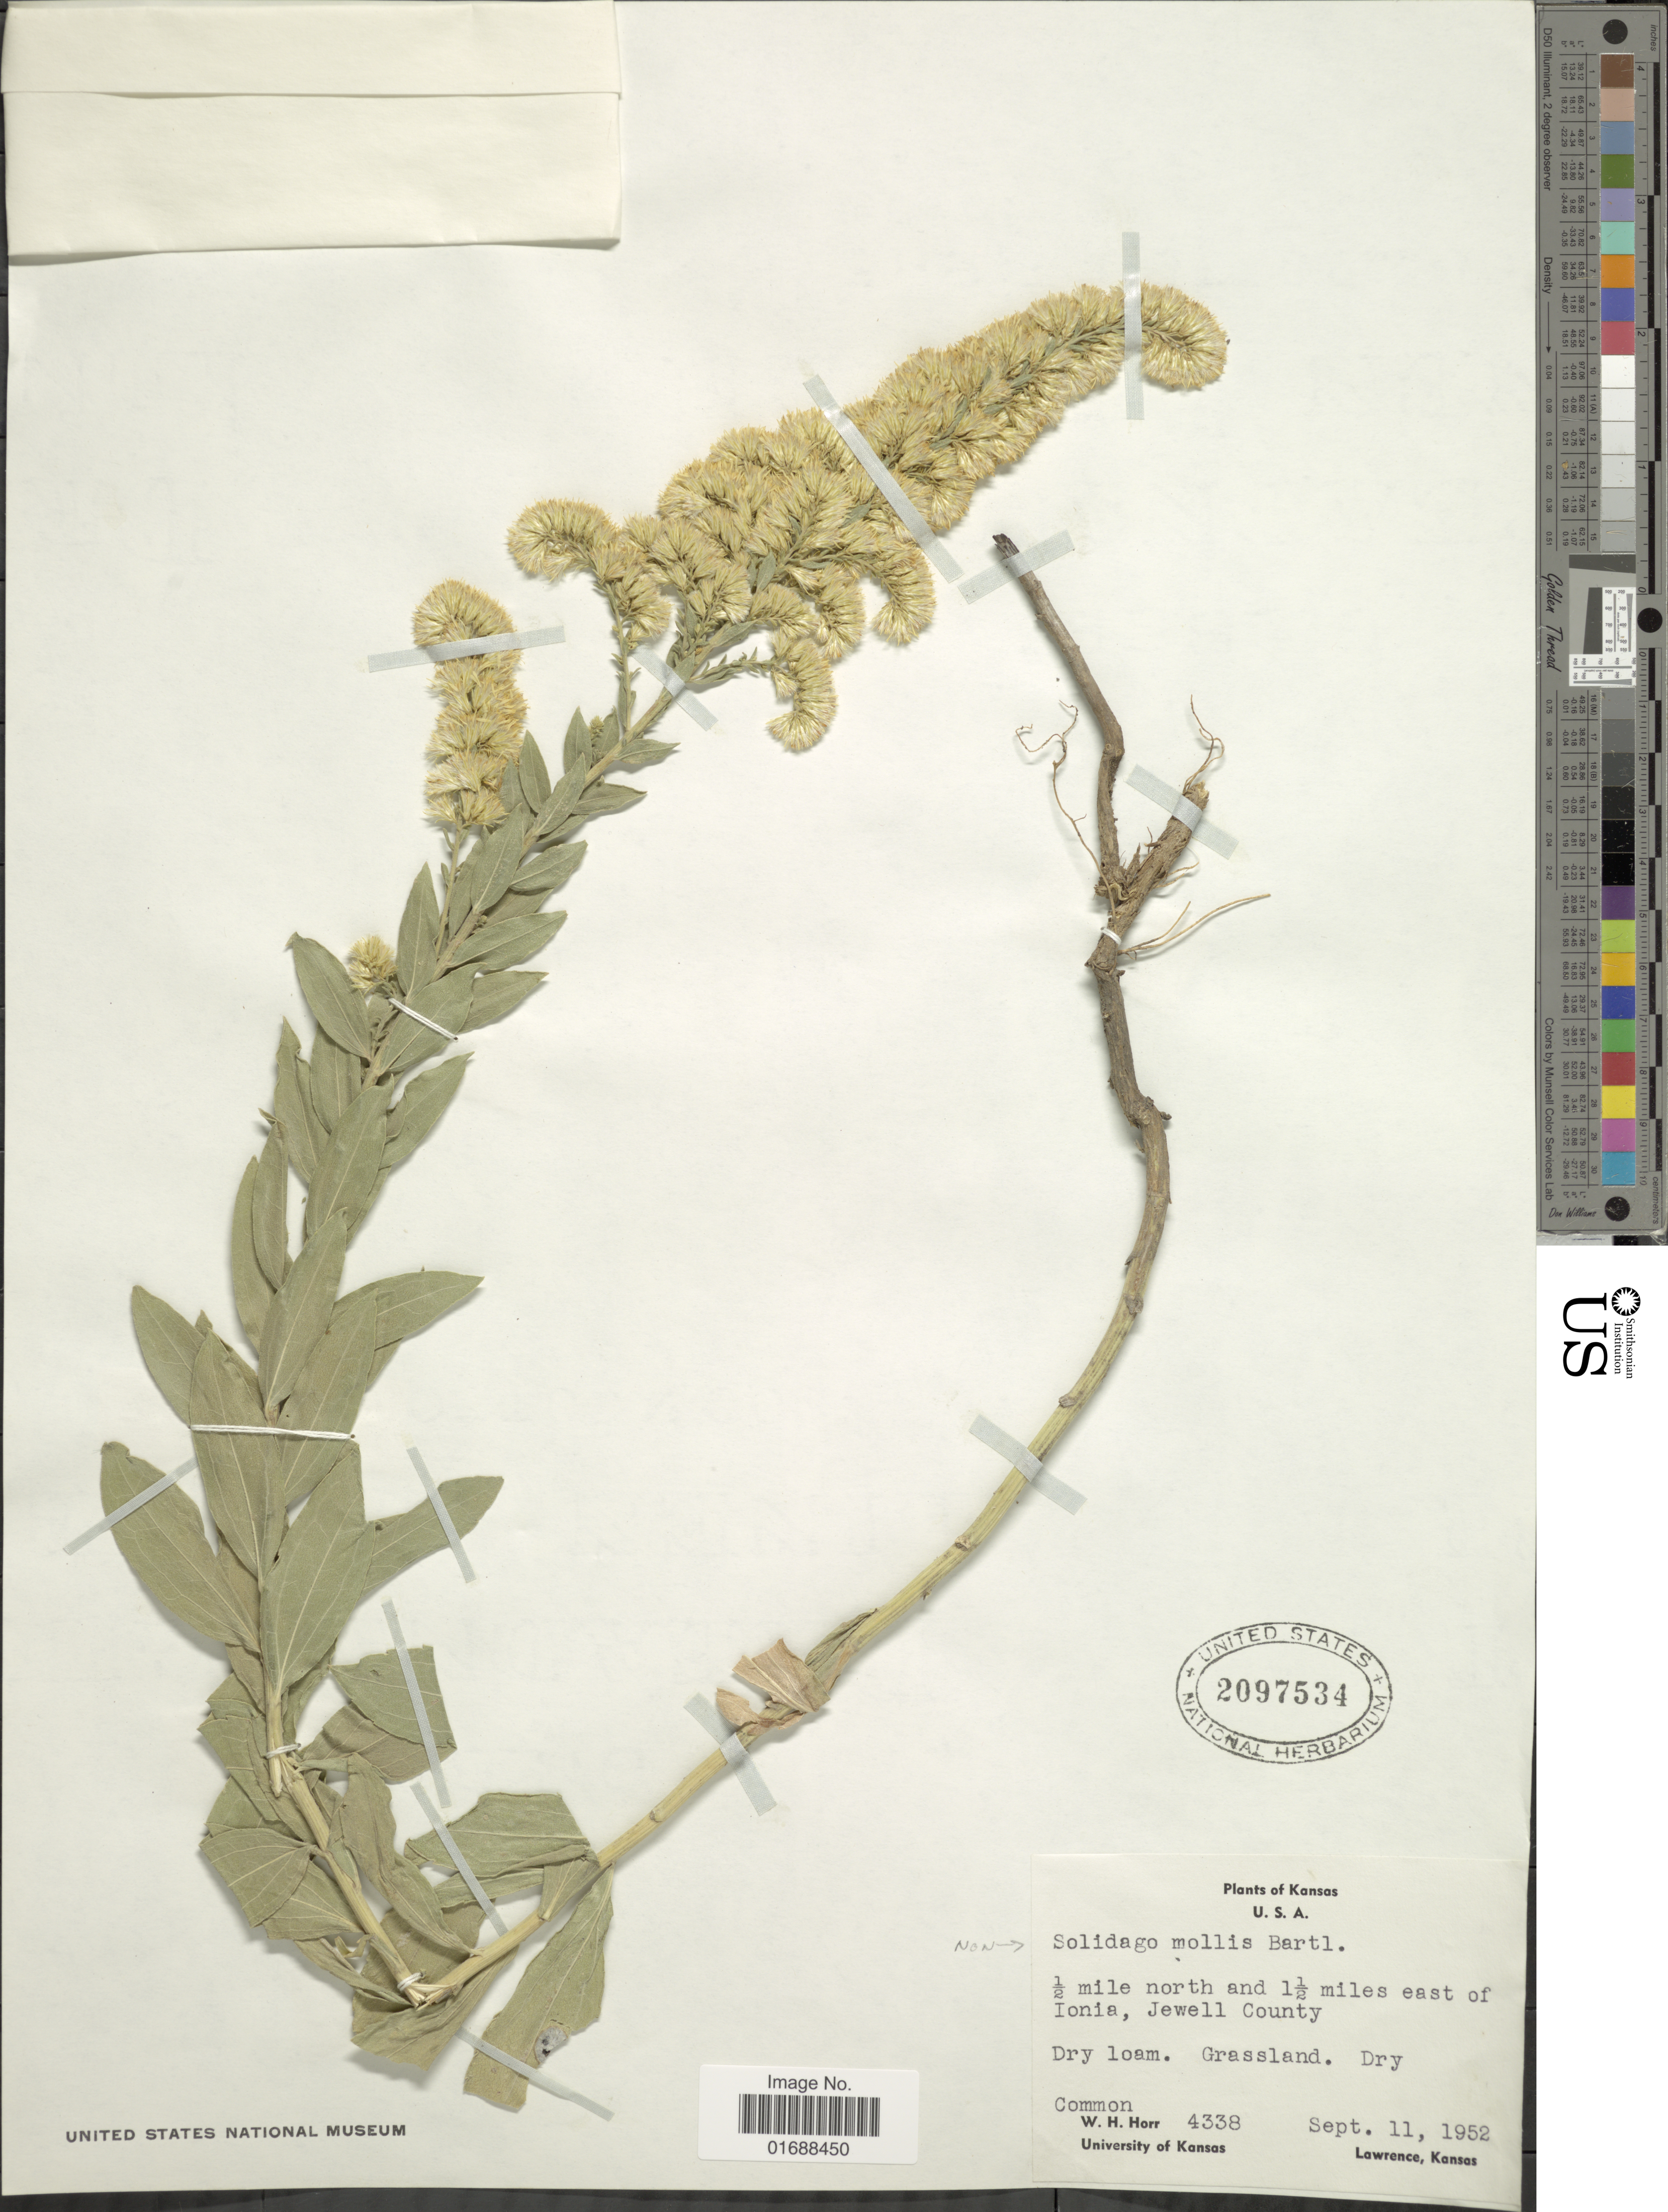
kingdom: Plantae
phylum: Tracheophyta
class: Magnoliopsida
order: Asterales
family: Asteraceae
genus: Solidago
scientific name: Solidago mollis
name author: Bartl.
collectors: W. H. Horr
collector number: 4338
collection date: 1952-09-11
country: United States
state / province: Kansas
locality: ½ mile north and 1½ miles east of Ionia, Jewell County.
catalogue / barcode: US 2097534